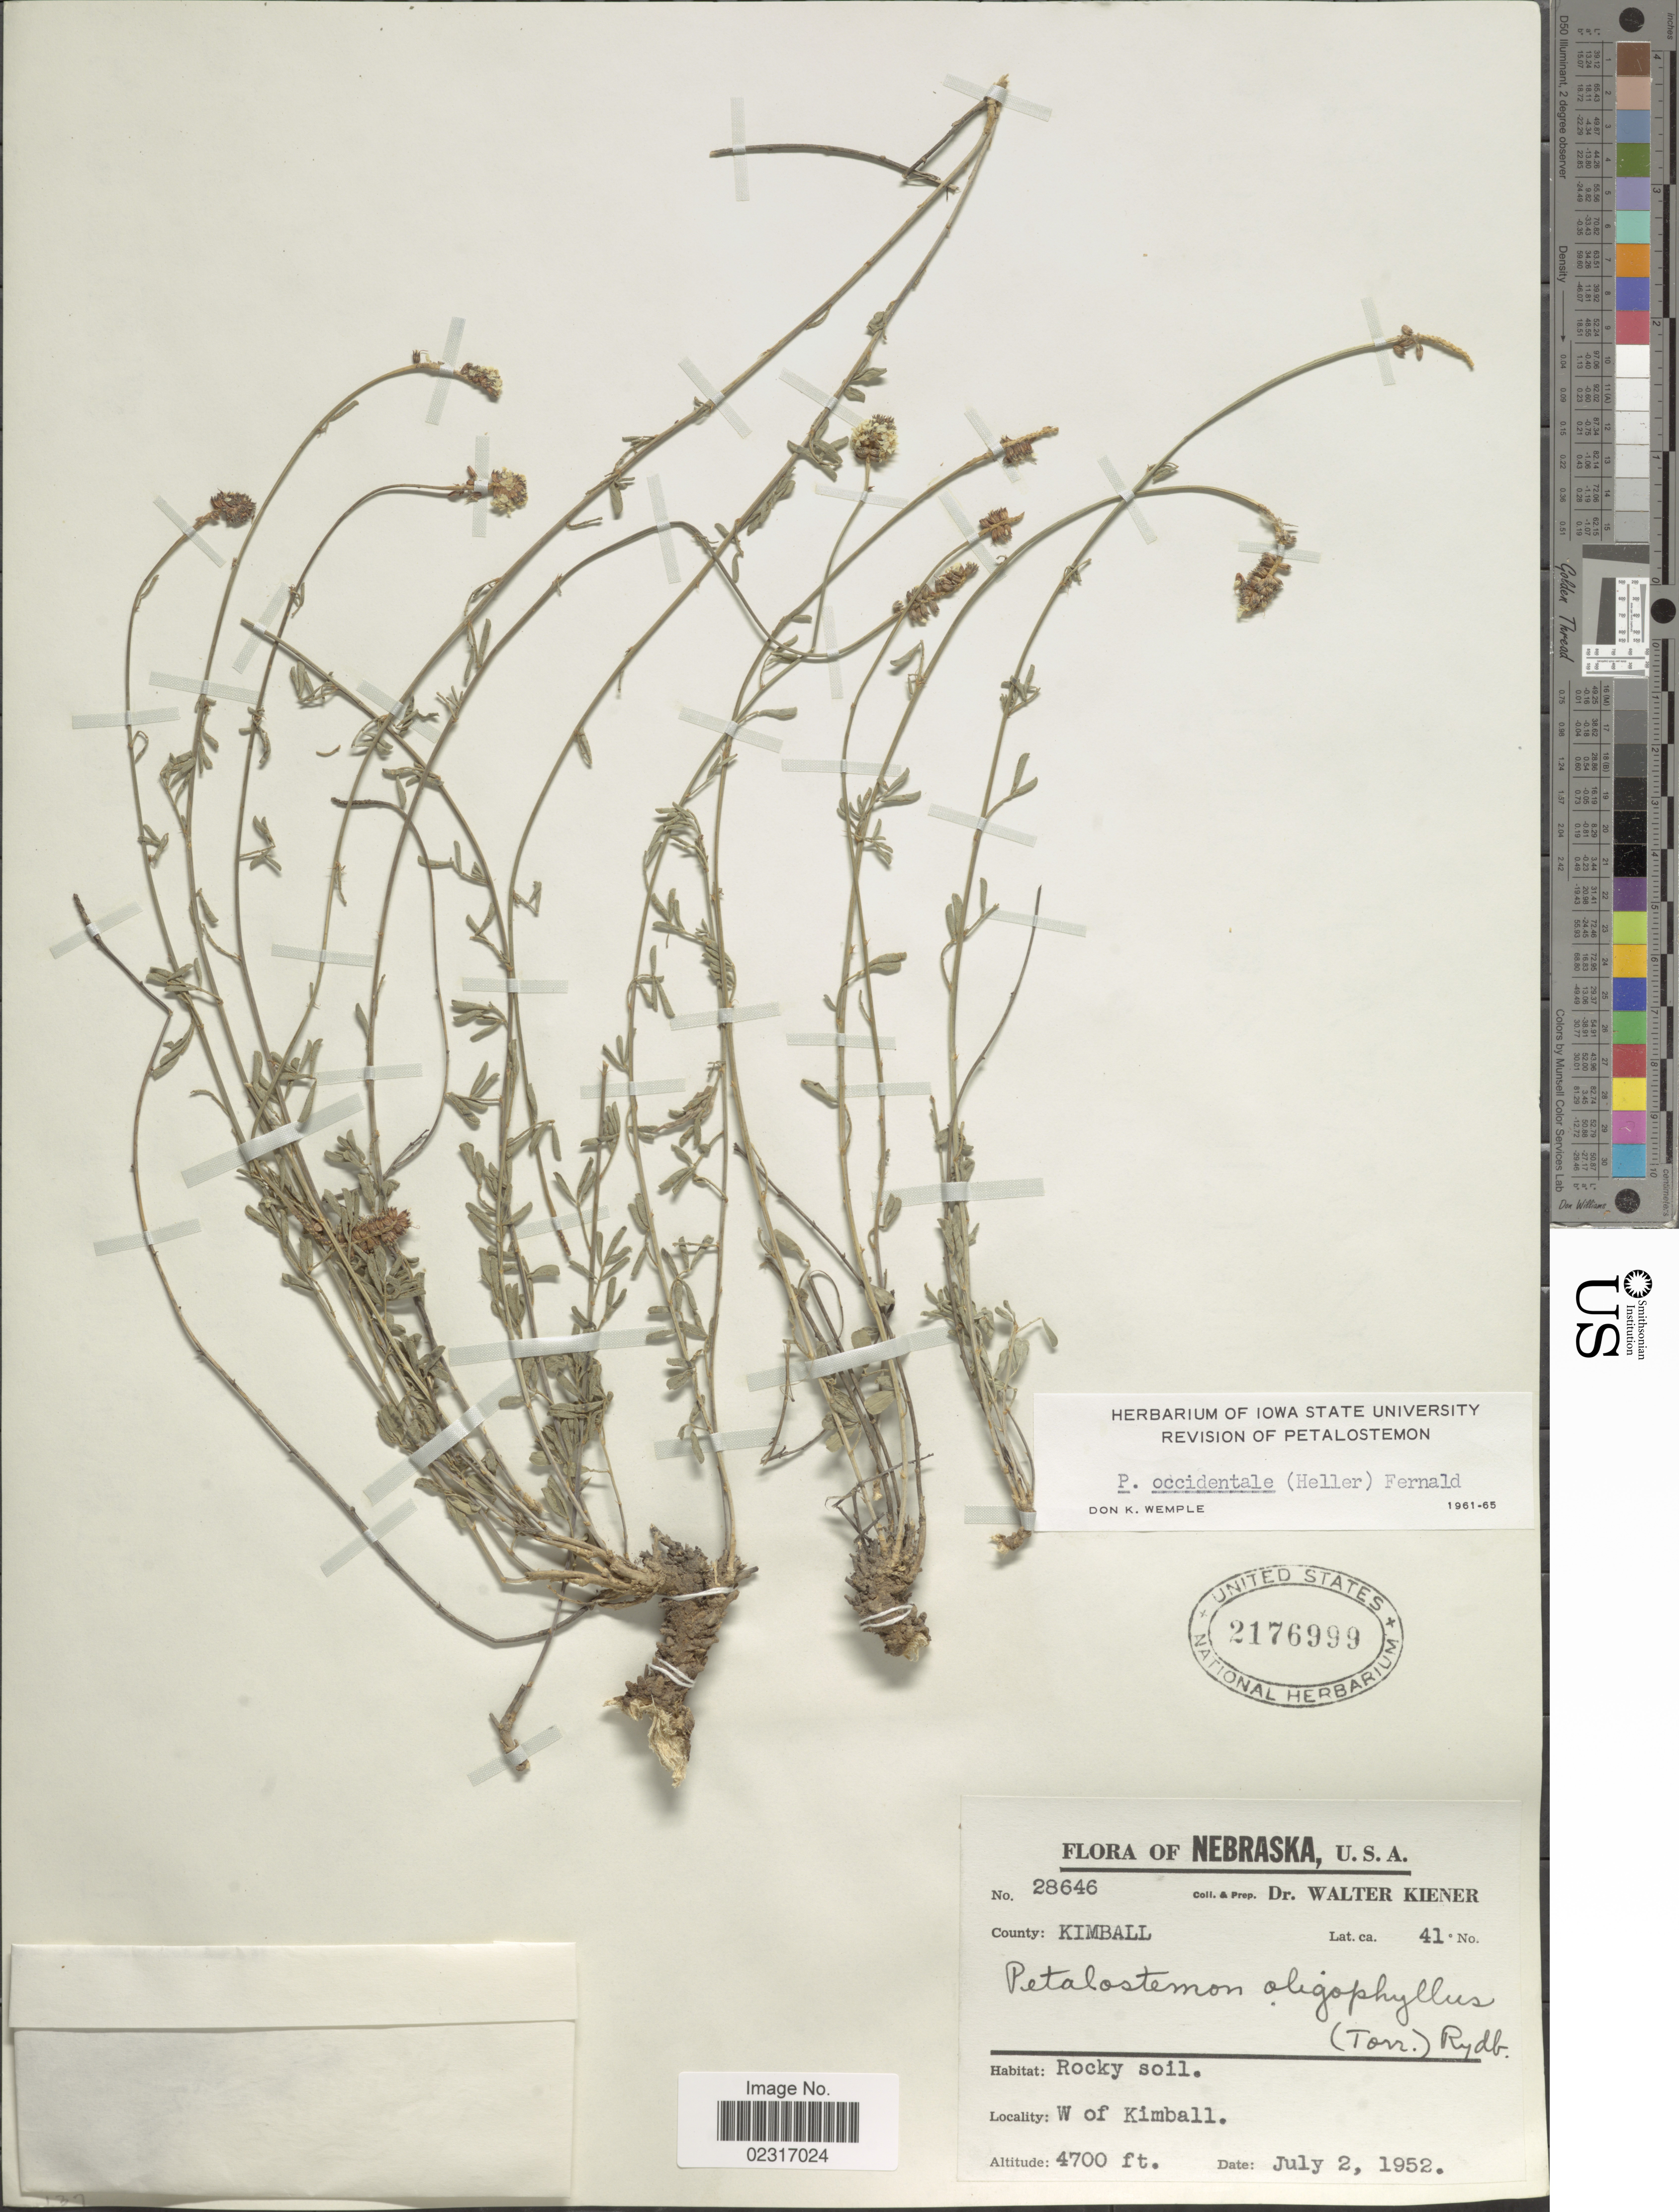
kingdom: Plantae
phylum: Tracheophyta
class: Magnoliopsida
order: Fabales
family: Fabaceae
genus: Dalea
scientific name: Dalea candida var. oligophylla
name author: (Torr) Shinners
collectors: W. Kiener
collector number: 28646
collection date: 1952-07-02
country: United States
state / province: Nebraska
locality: U.S.A. County: Kimball. W. of Kimball.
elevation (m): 1433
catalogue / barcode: US 2176999